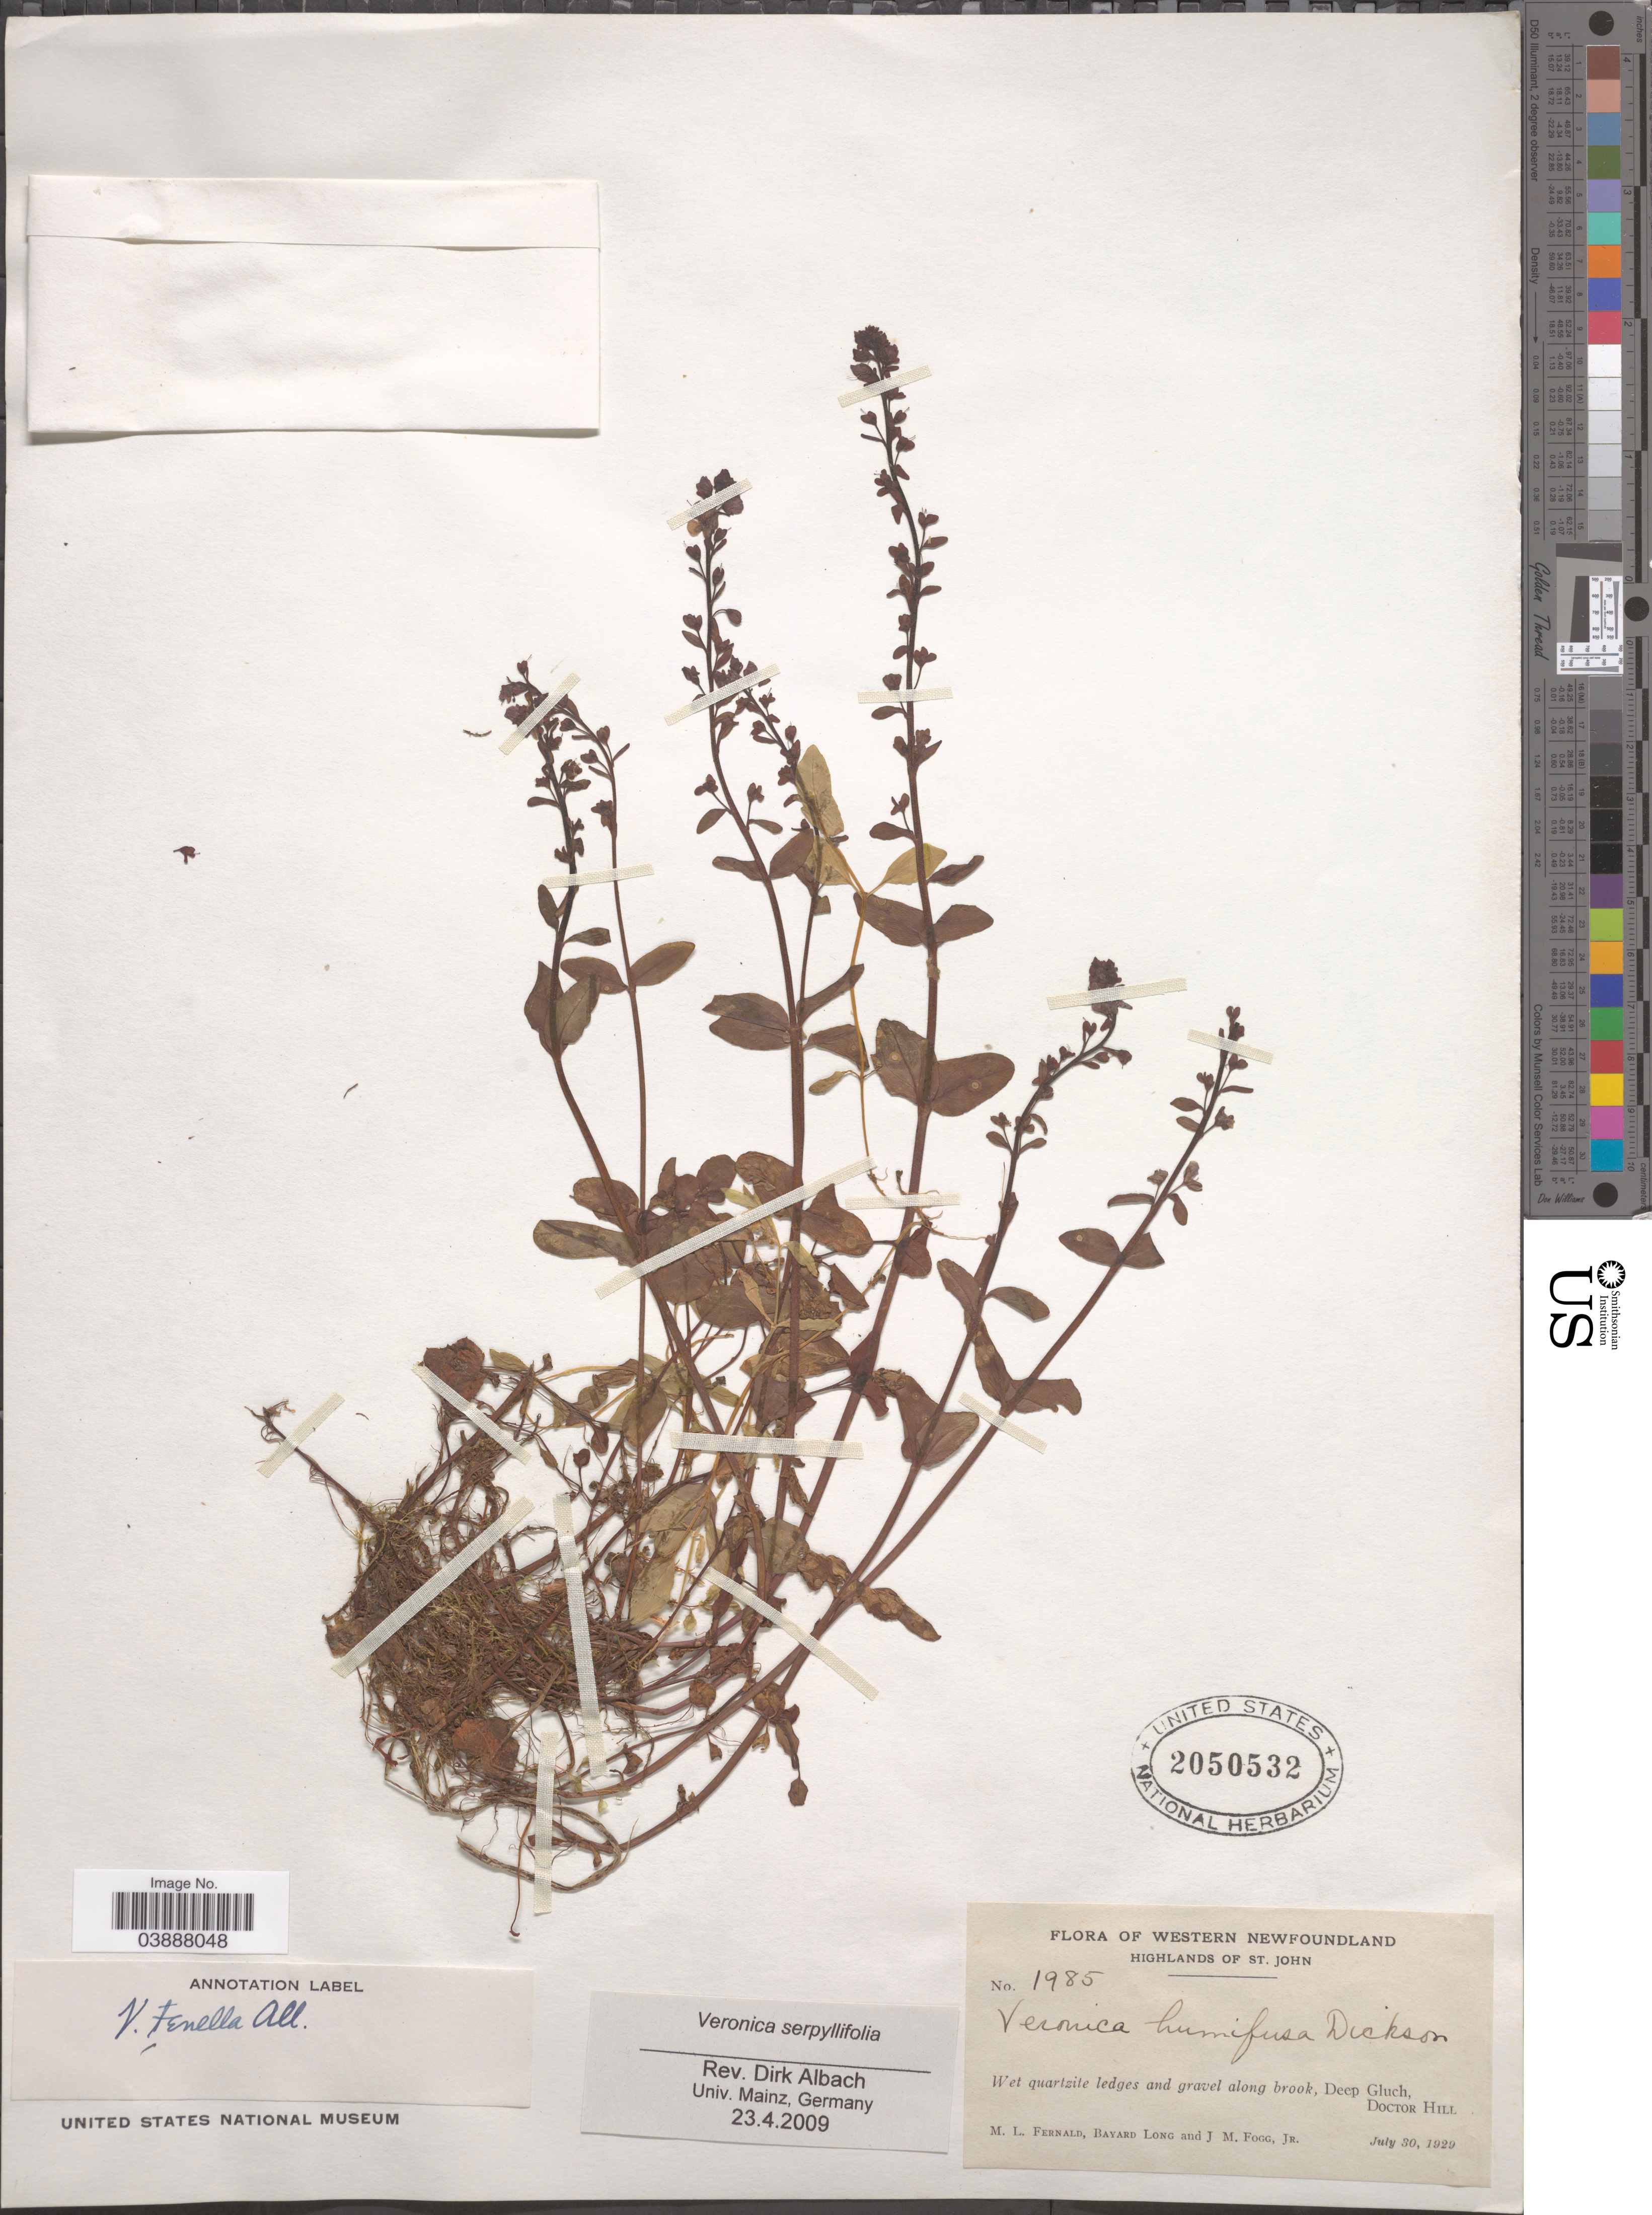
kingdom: Plantae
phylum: Tracheophyta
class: Magnoliopsida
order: Lamiales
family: Plantaginaceae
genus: Veronica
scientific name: Veronica serpyllifolia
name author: L.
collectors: M. L. Fernald, B. Long & J. Fogg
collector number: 1985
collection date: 1929-07-30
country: Canada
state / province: Newfoundland and Labrador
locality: Western Newfourndland. Highlands of St, John. Wet quartzite ledges and gravel along brook, Deep Gluch, Doctor Hill.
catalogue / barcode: US 2050532